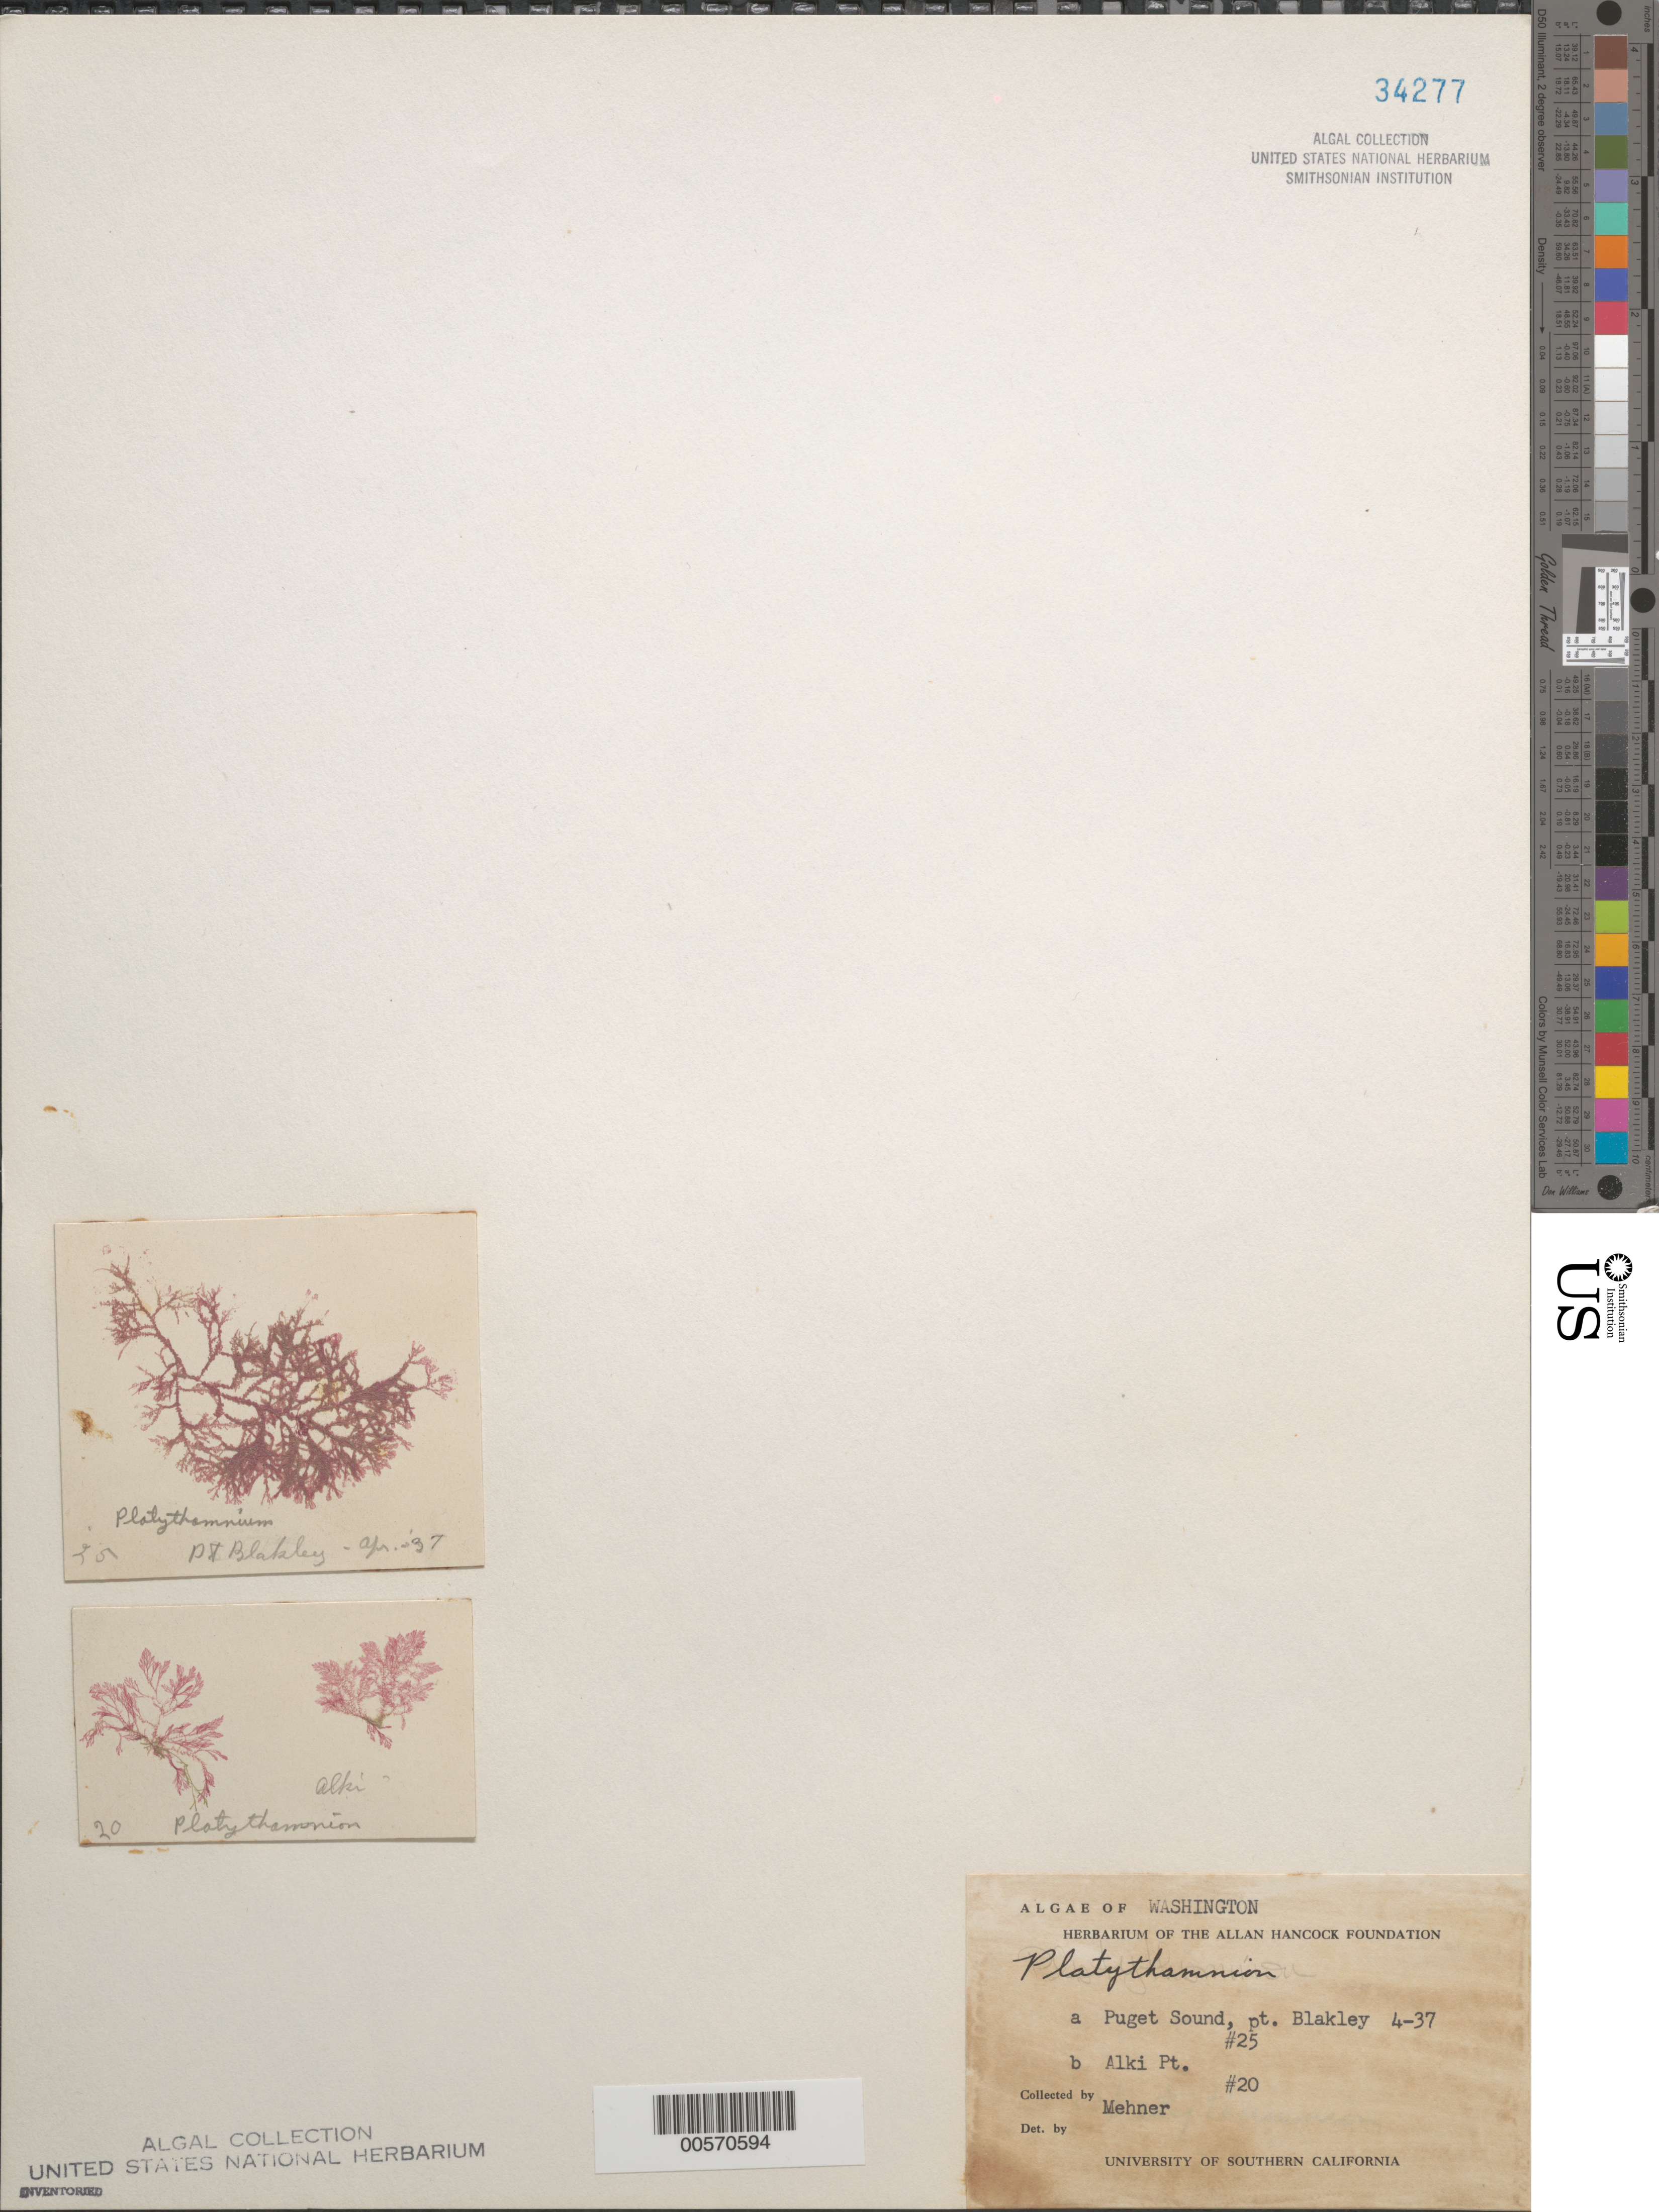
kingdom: Plantae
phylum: Rhodophyta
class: Florideophyceae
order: Ceramiales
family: Ceramiaceae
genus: Platythamnion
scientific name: Platythamnion sp.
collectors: A. Mehner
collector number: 20 & 25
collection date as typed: Apr 1937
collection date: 1937-04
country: United States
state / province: Washington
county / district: Kitsap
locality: Port Blakely, Puget Sound and Alki Point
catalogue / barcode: US 34277